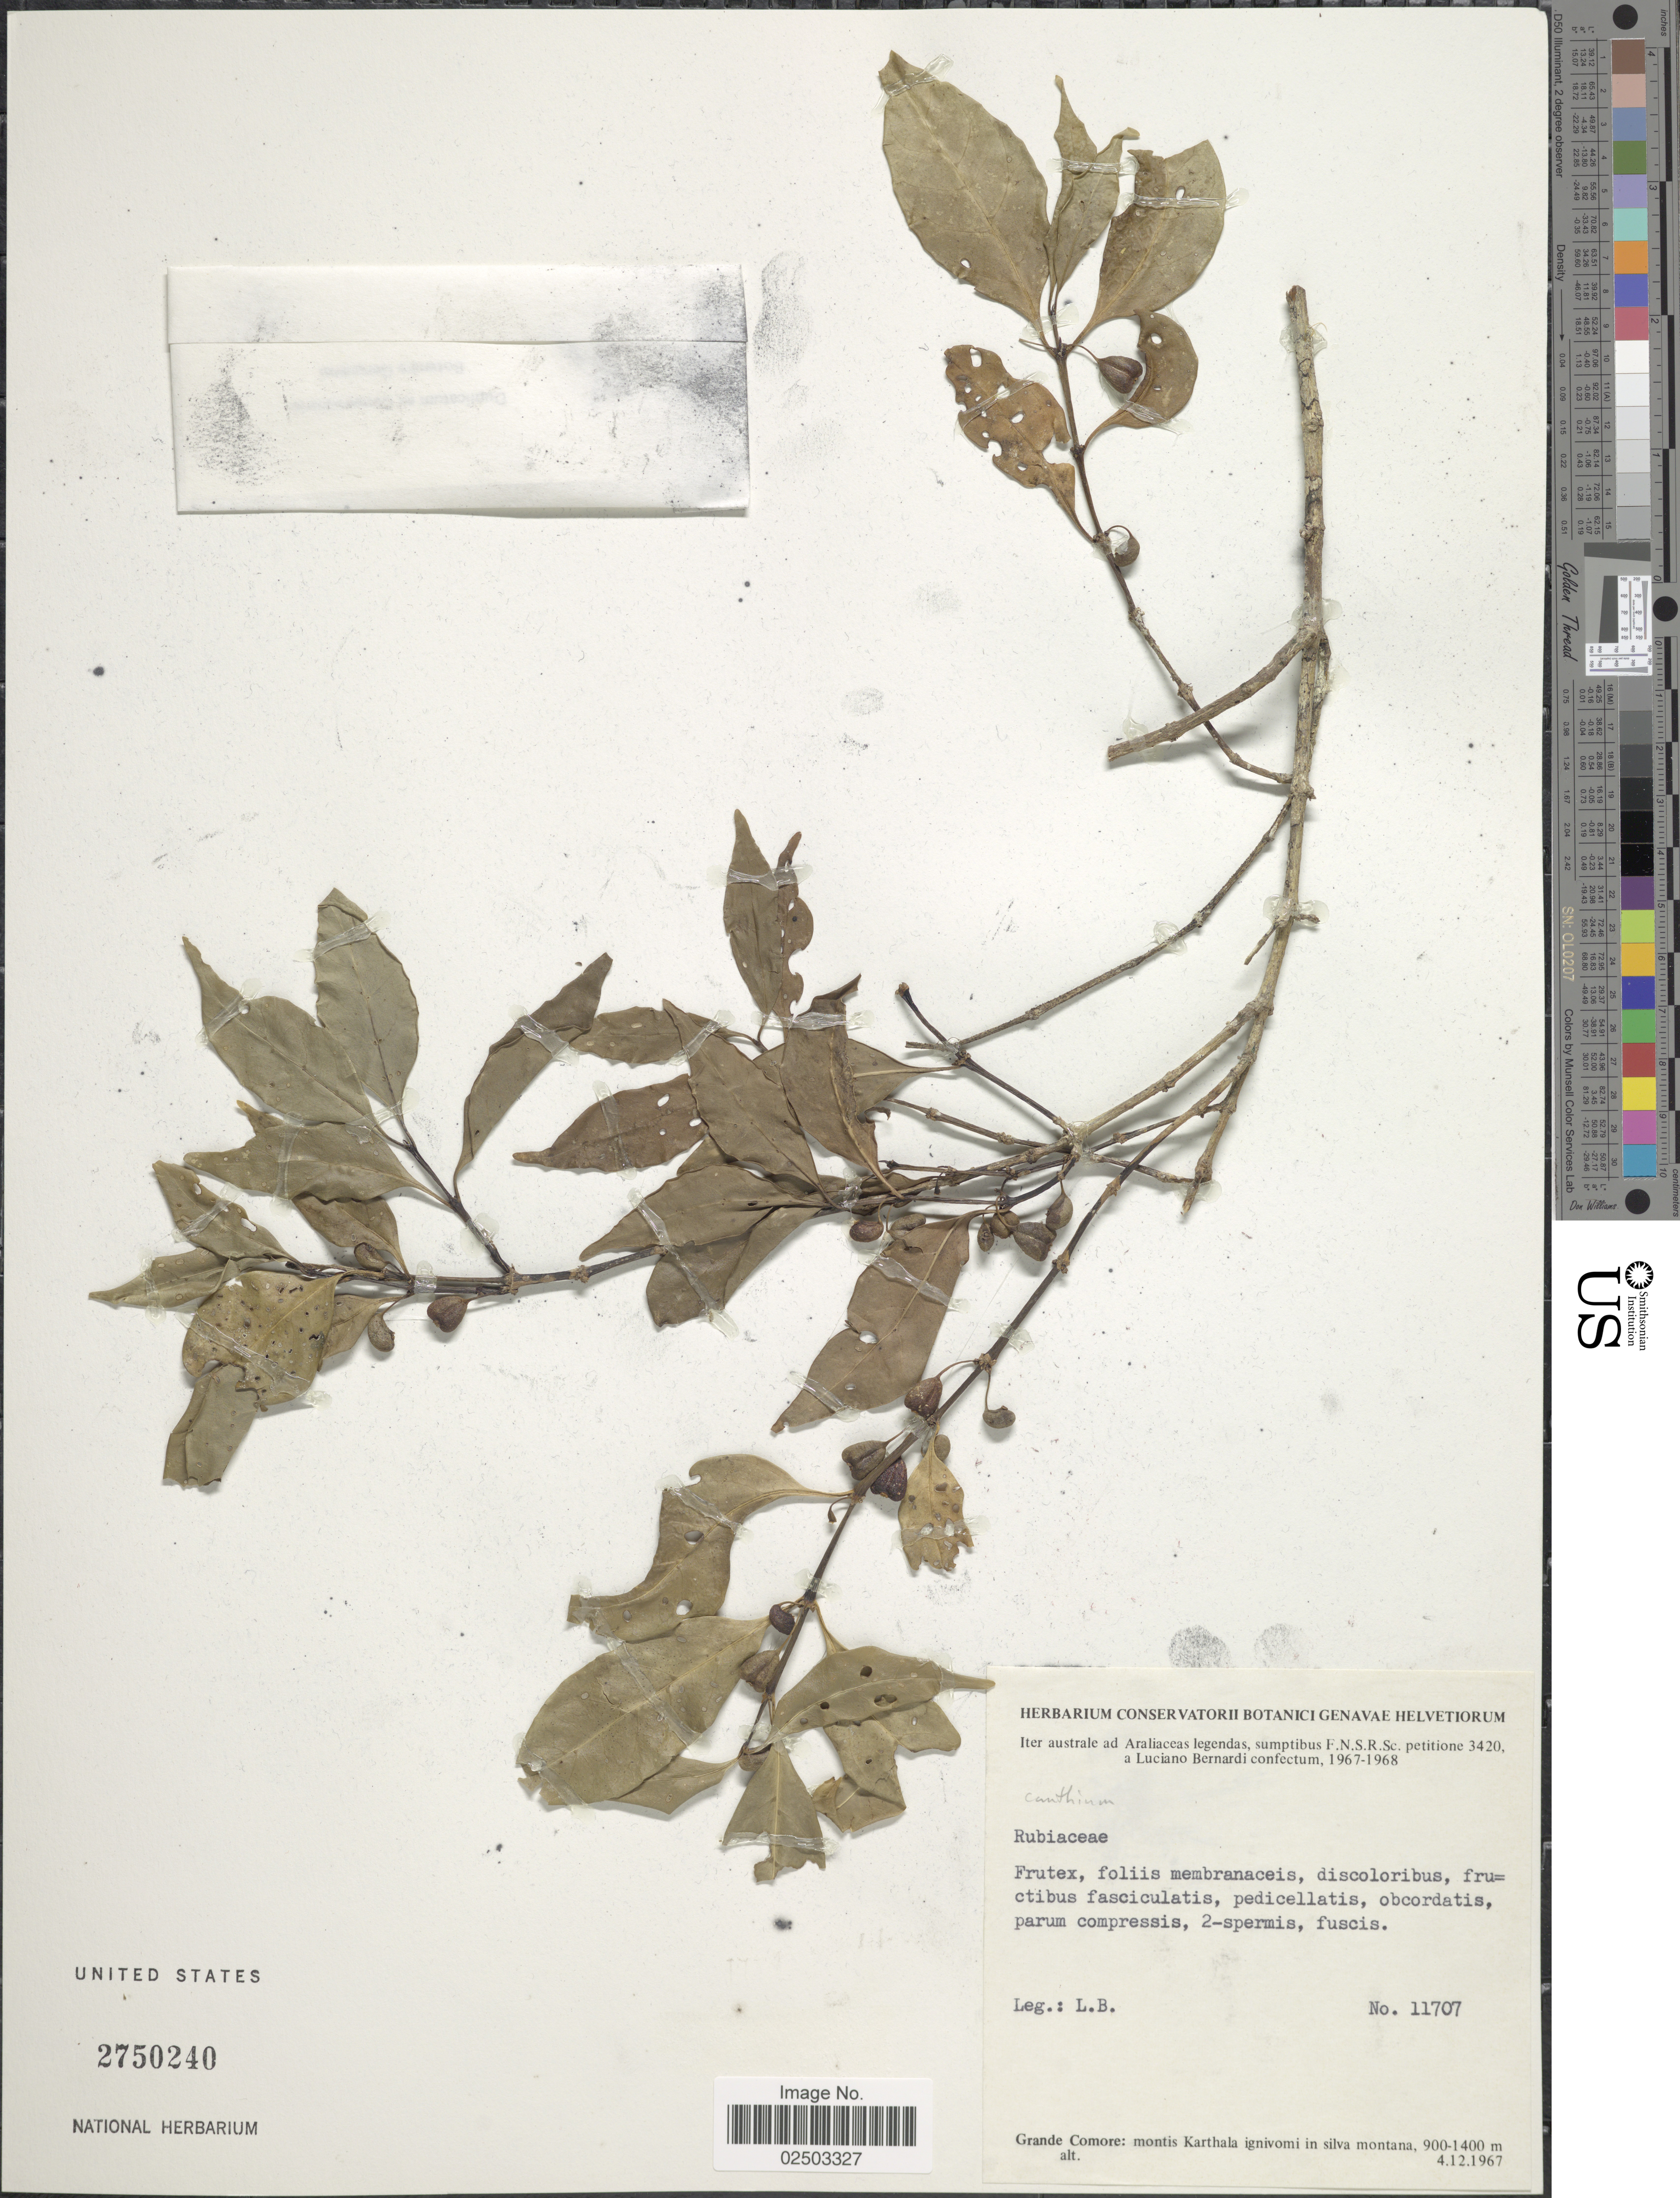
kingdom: Plantae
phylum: Tracheophyta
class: Magnoliopsida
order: Gentianales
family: Rubiaceae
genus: Bridsonia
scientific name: Bridsonia chamaedendrum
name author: (Kuntze) Verstraete & A.E. van Wyk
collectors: L. Bernardi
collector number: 11707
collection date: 1967-12-04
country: Comoros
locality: Australe ad Araliaceas legendes, sumptibus F.N.S.R.Sc., Grande Comore: montis Karthala ignivomi in silva montana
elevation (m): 900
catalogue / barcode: US 2750240